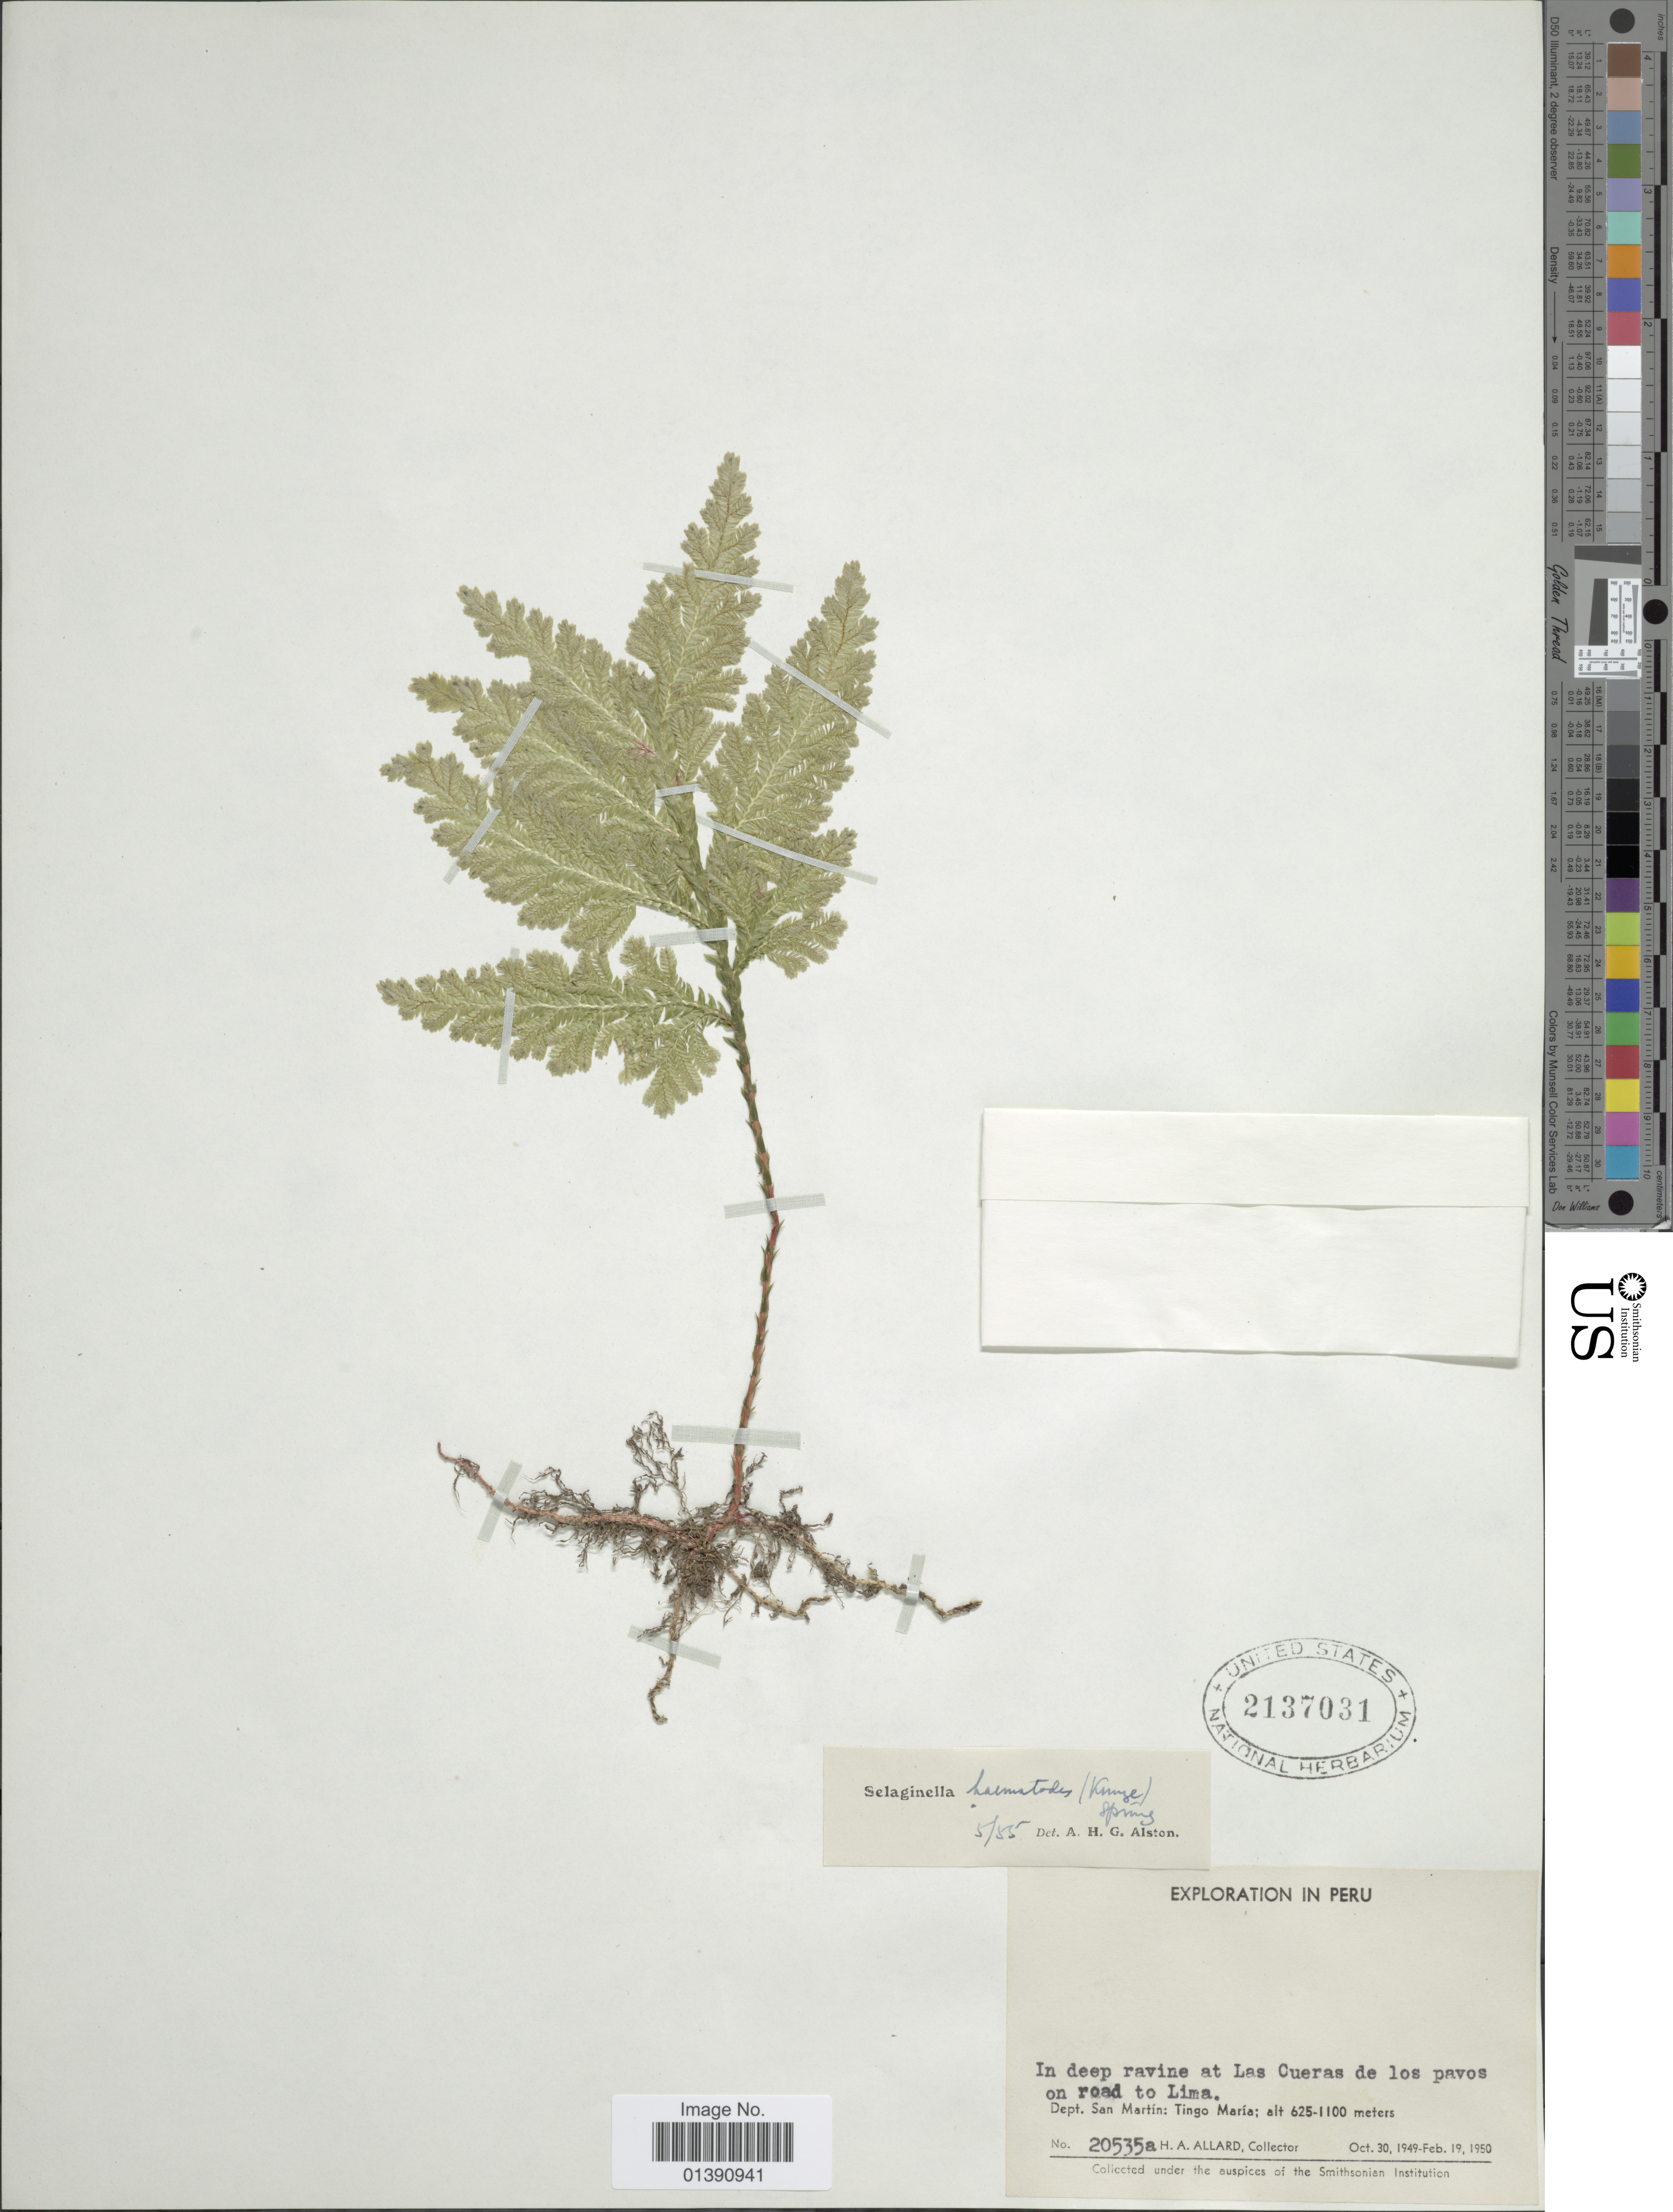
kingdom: Plantae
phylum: Tracheophyta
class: Lycopodiopsida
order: Selaginellales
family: Selaginellaceae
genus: Selaginella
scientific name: Selaginella haematodes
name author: (Kunze) Spring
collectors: H. A. Allard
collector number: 20535a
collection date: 1949-10-30/1950-02-19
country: Peru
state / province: San Martín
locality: In deep ravine at las Cueras de los pavos on road to Lima, tingo María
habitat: in deep ravine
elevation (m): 625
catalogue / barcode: US 2137031